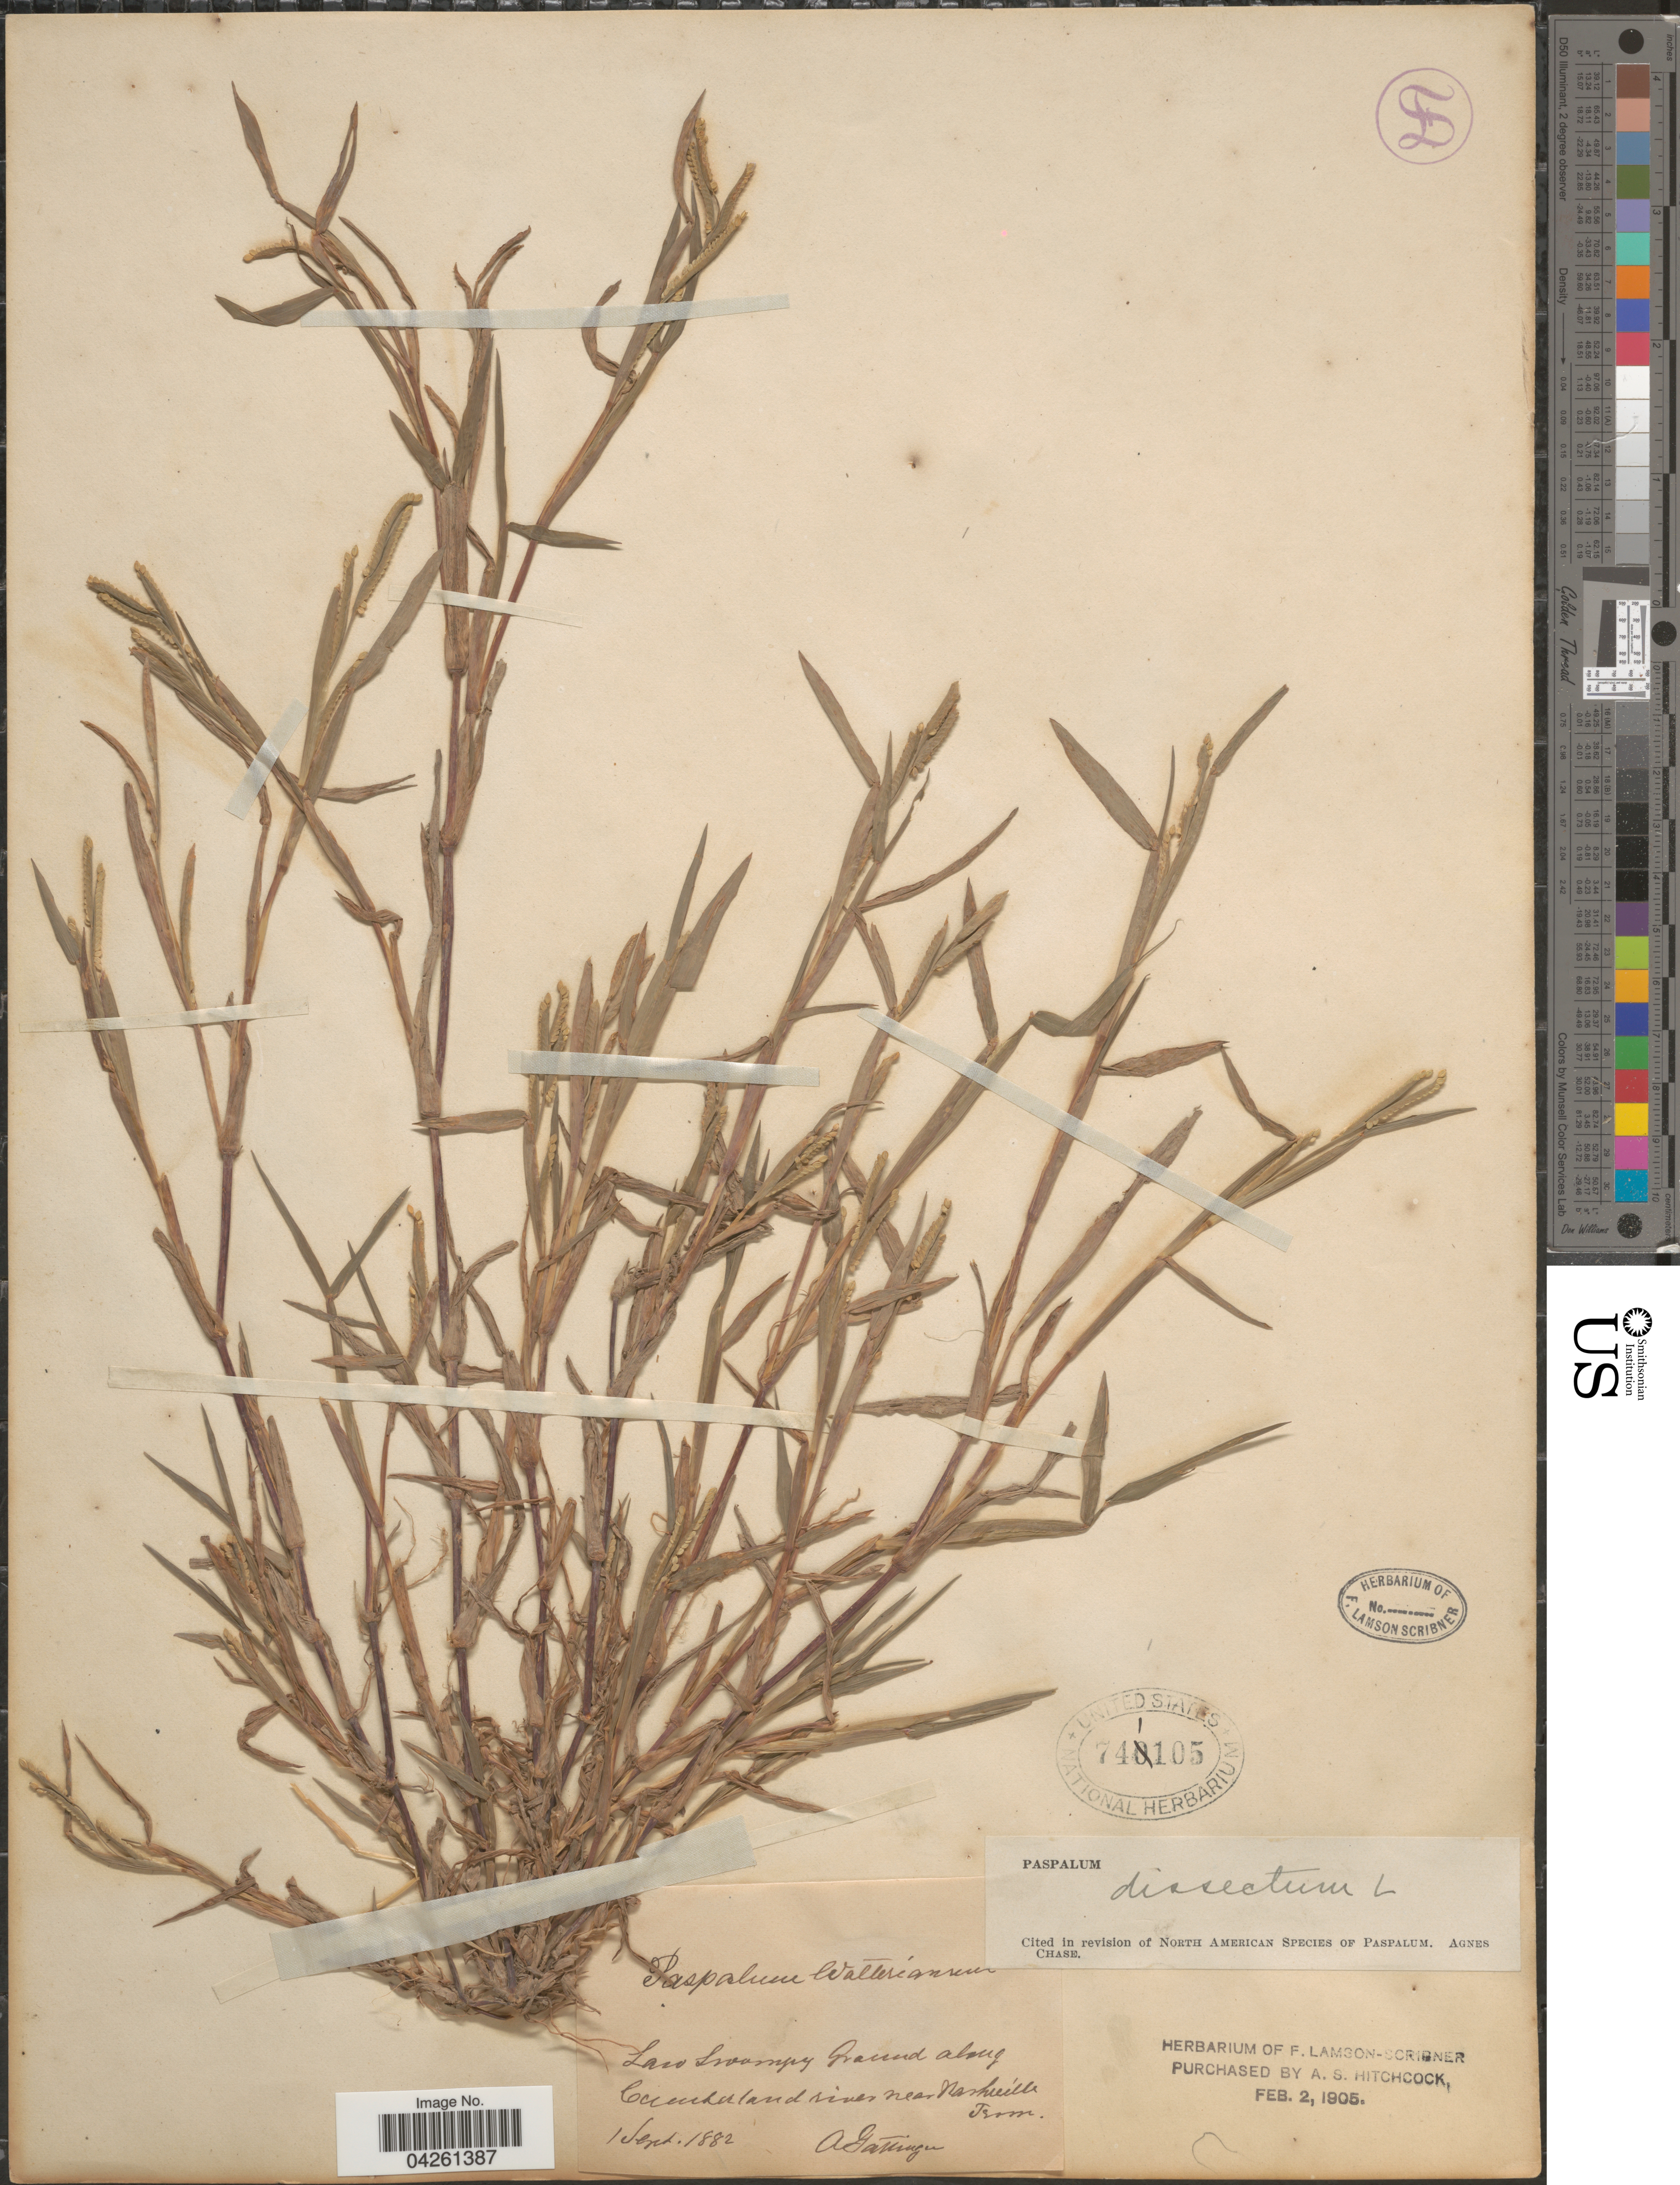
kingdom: Plantae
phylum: Tracheophyta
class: Liliopsida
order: Poales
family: Poaceae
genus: Paspalum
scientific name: Paspalum dissectum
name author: (L.) L.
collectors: A. Gattinger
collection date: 1882-09-01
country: United States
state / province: Tennessee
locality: Low Swampy Ground along Cumberland river near Nashville.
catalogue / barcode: US 741105